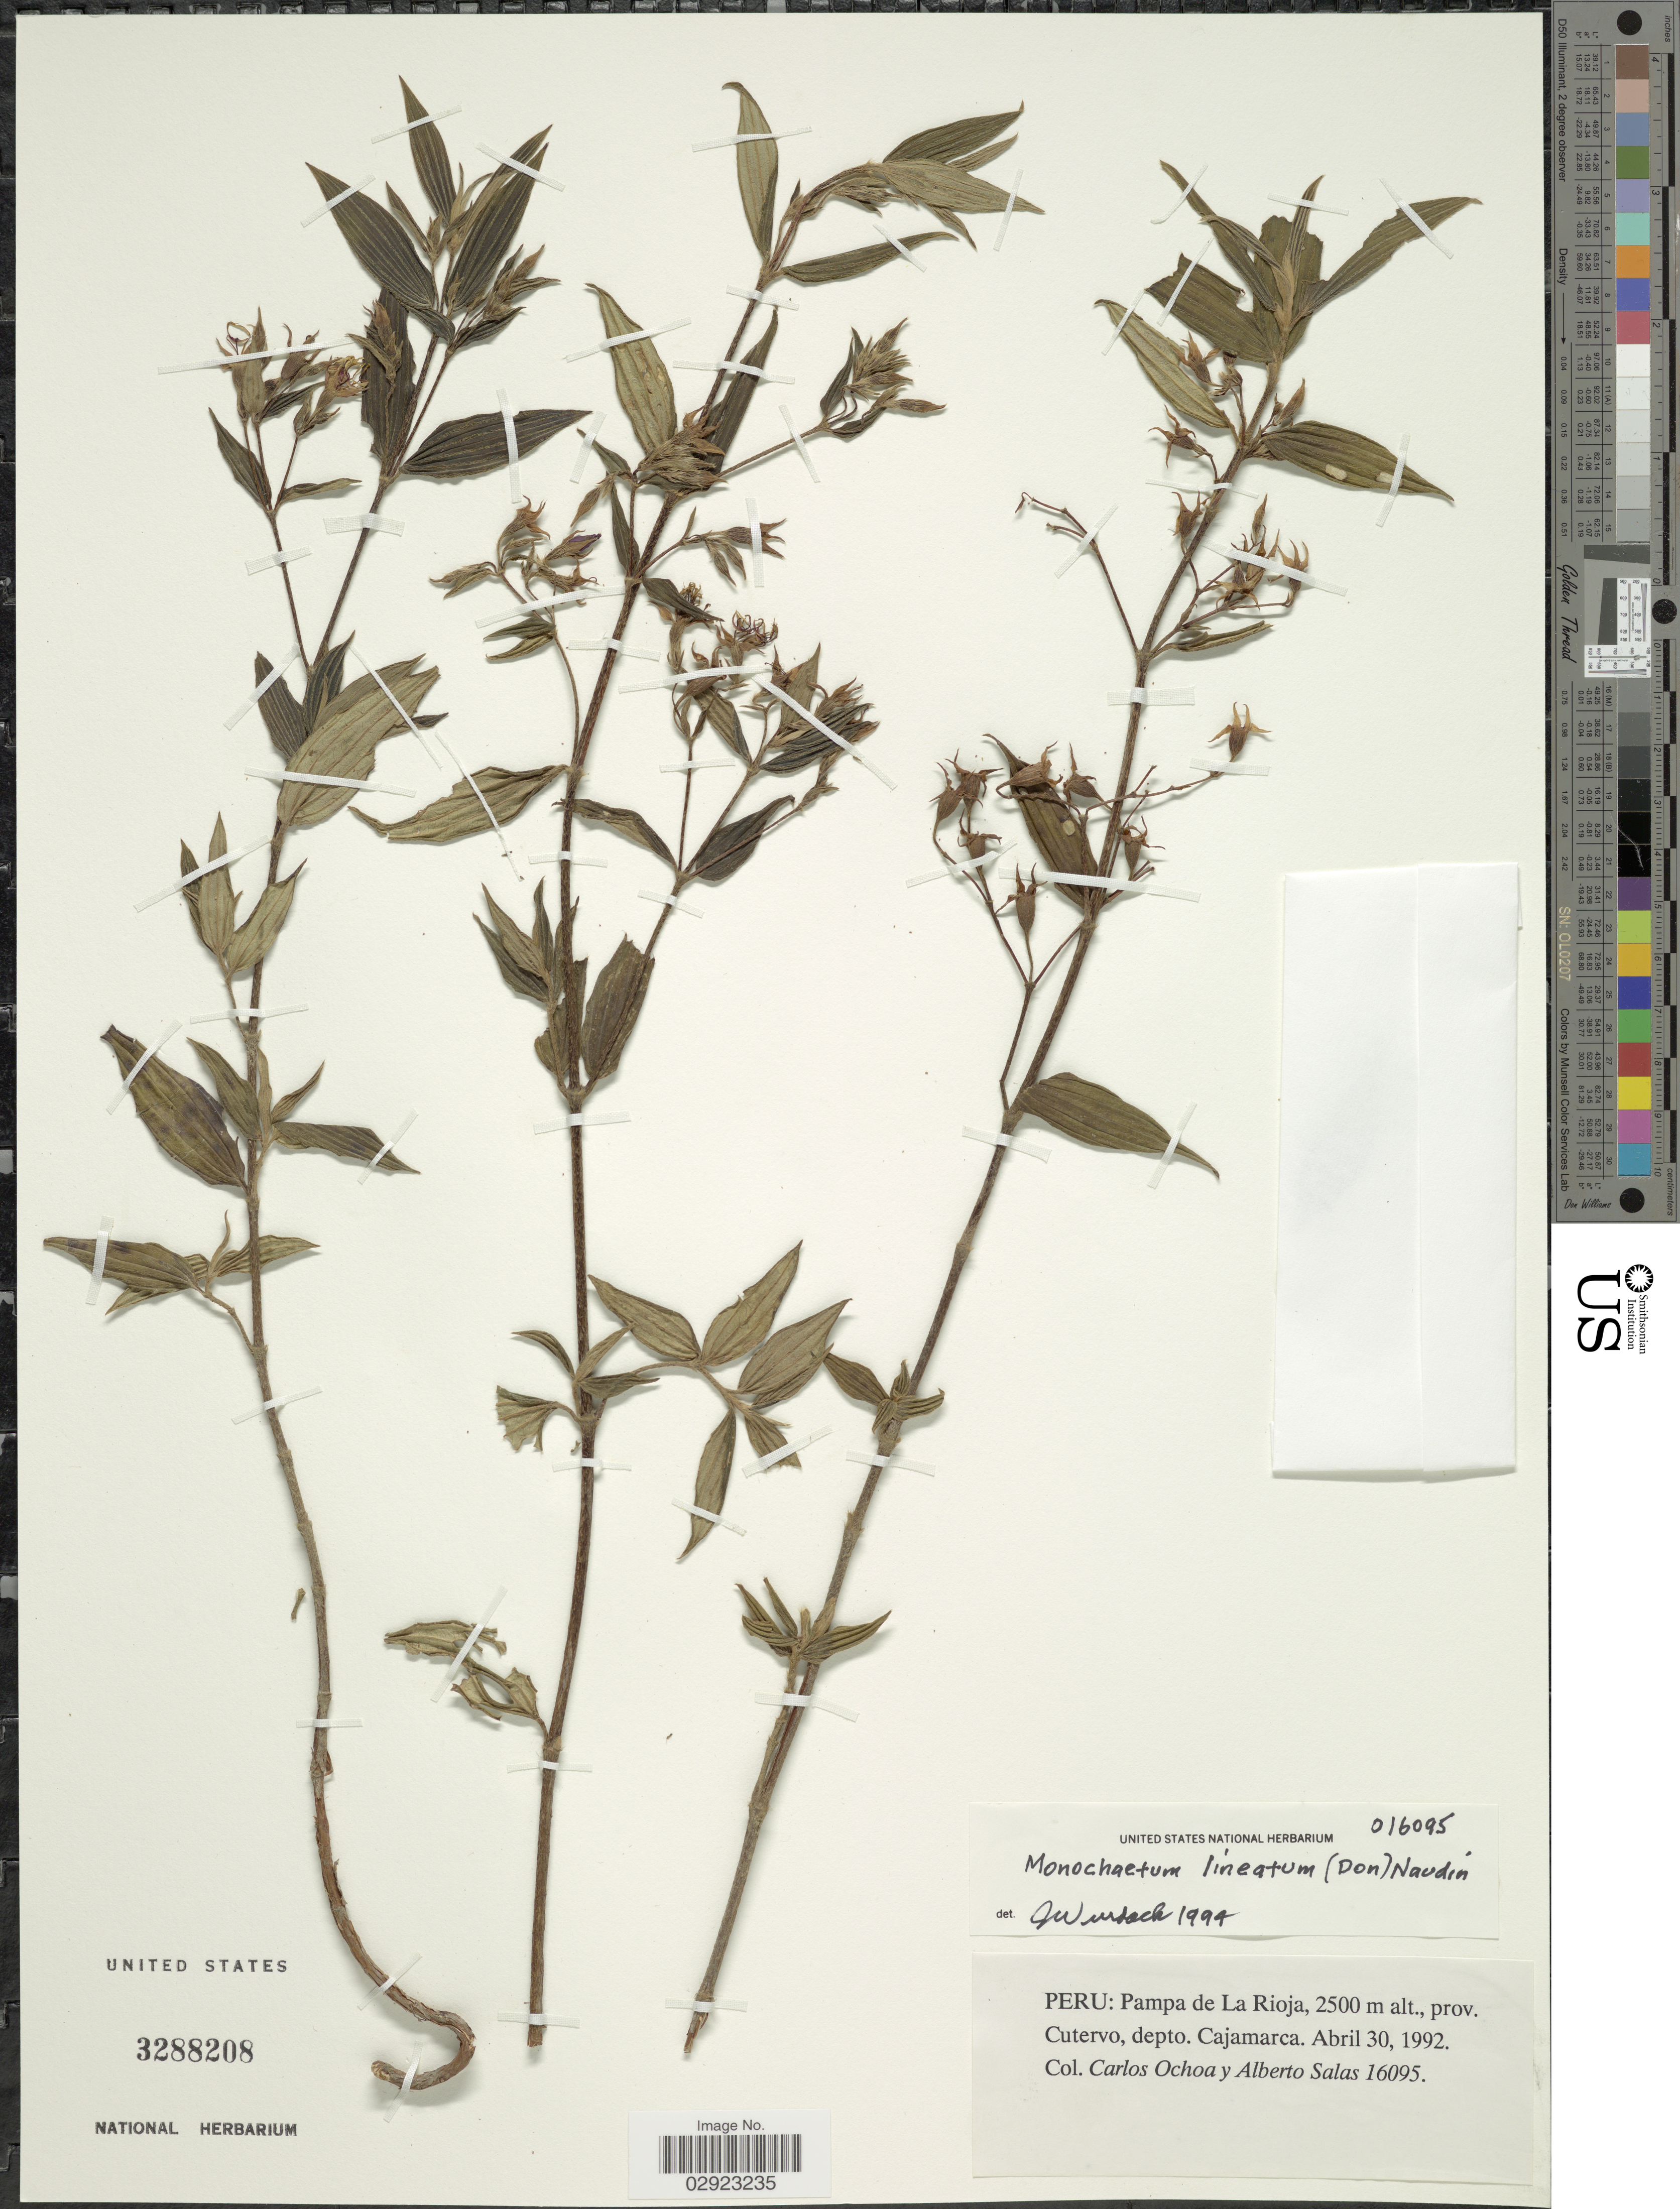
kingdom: Plantae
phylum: Tracheophyta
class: Magnoliopsida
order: Myrtales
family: Melastomataceae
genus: Monochaetum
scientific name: Monochaetum lineatum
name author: (D. Don) Naudin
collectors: C. M. Ochoa & A. Salas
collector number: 16095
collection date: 1992-04-30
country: Peru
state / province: Cajamarca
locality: Pampa de La Rioja, Prov, Cutervo, depto. Cajamarca.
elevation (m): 2500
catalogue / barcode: US 3288208